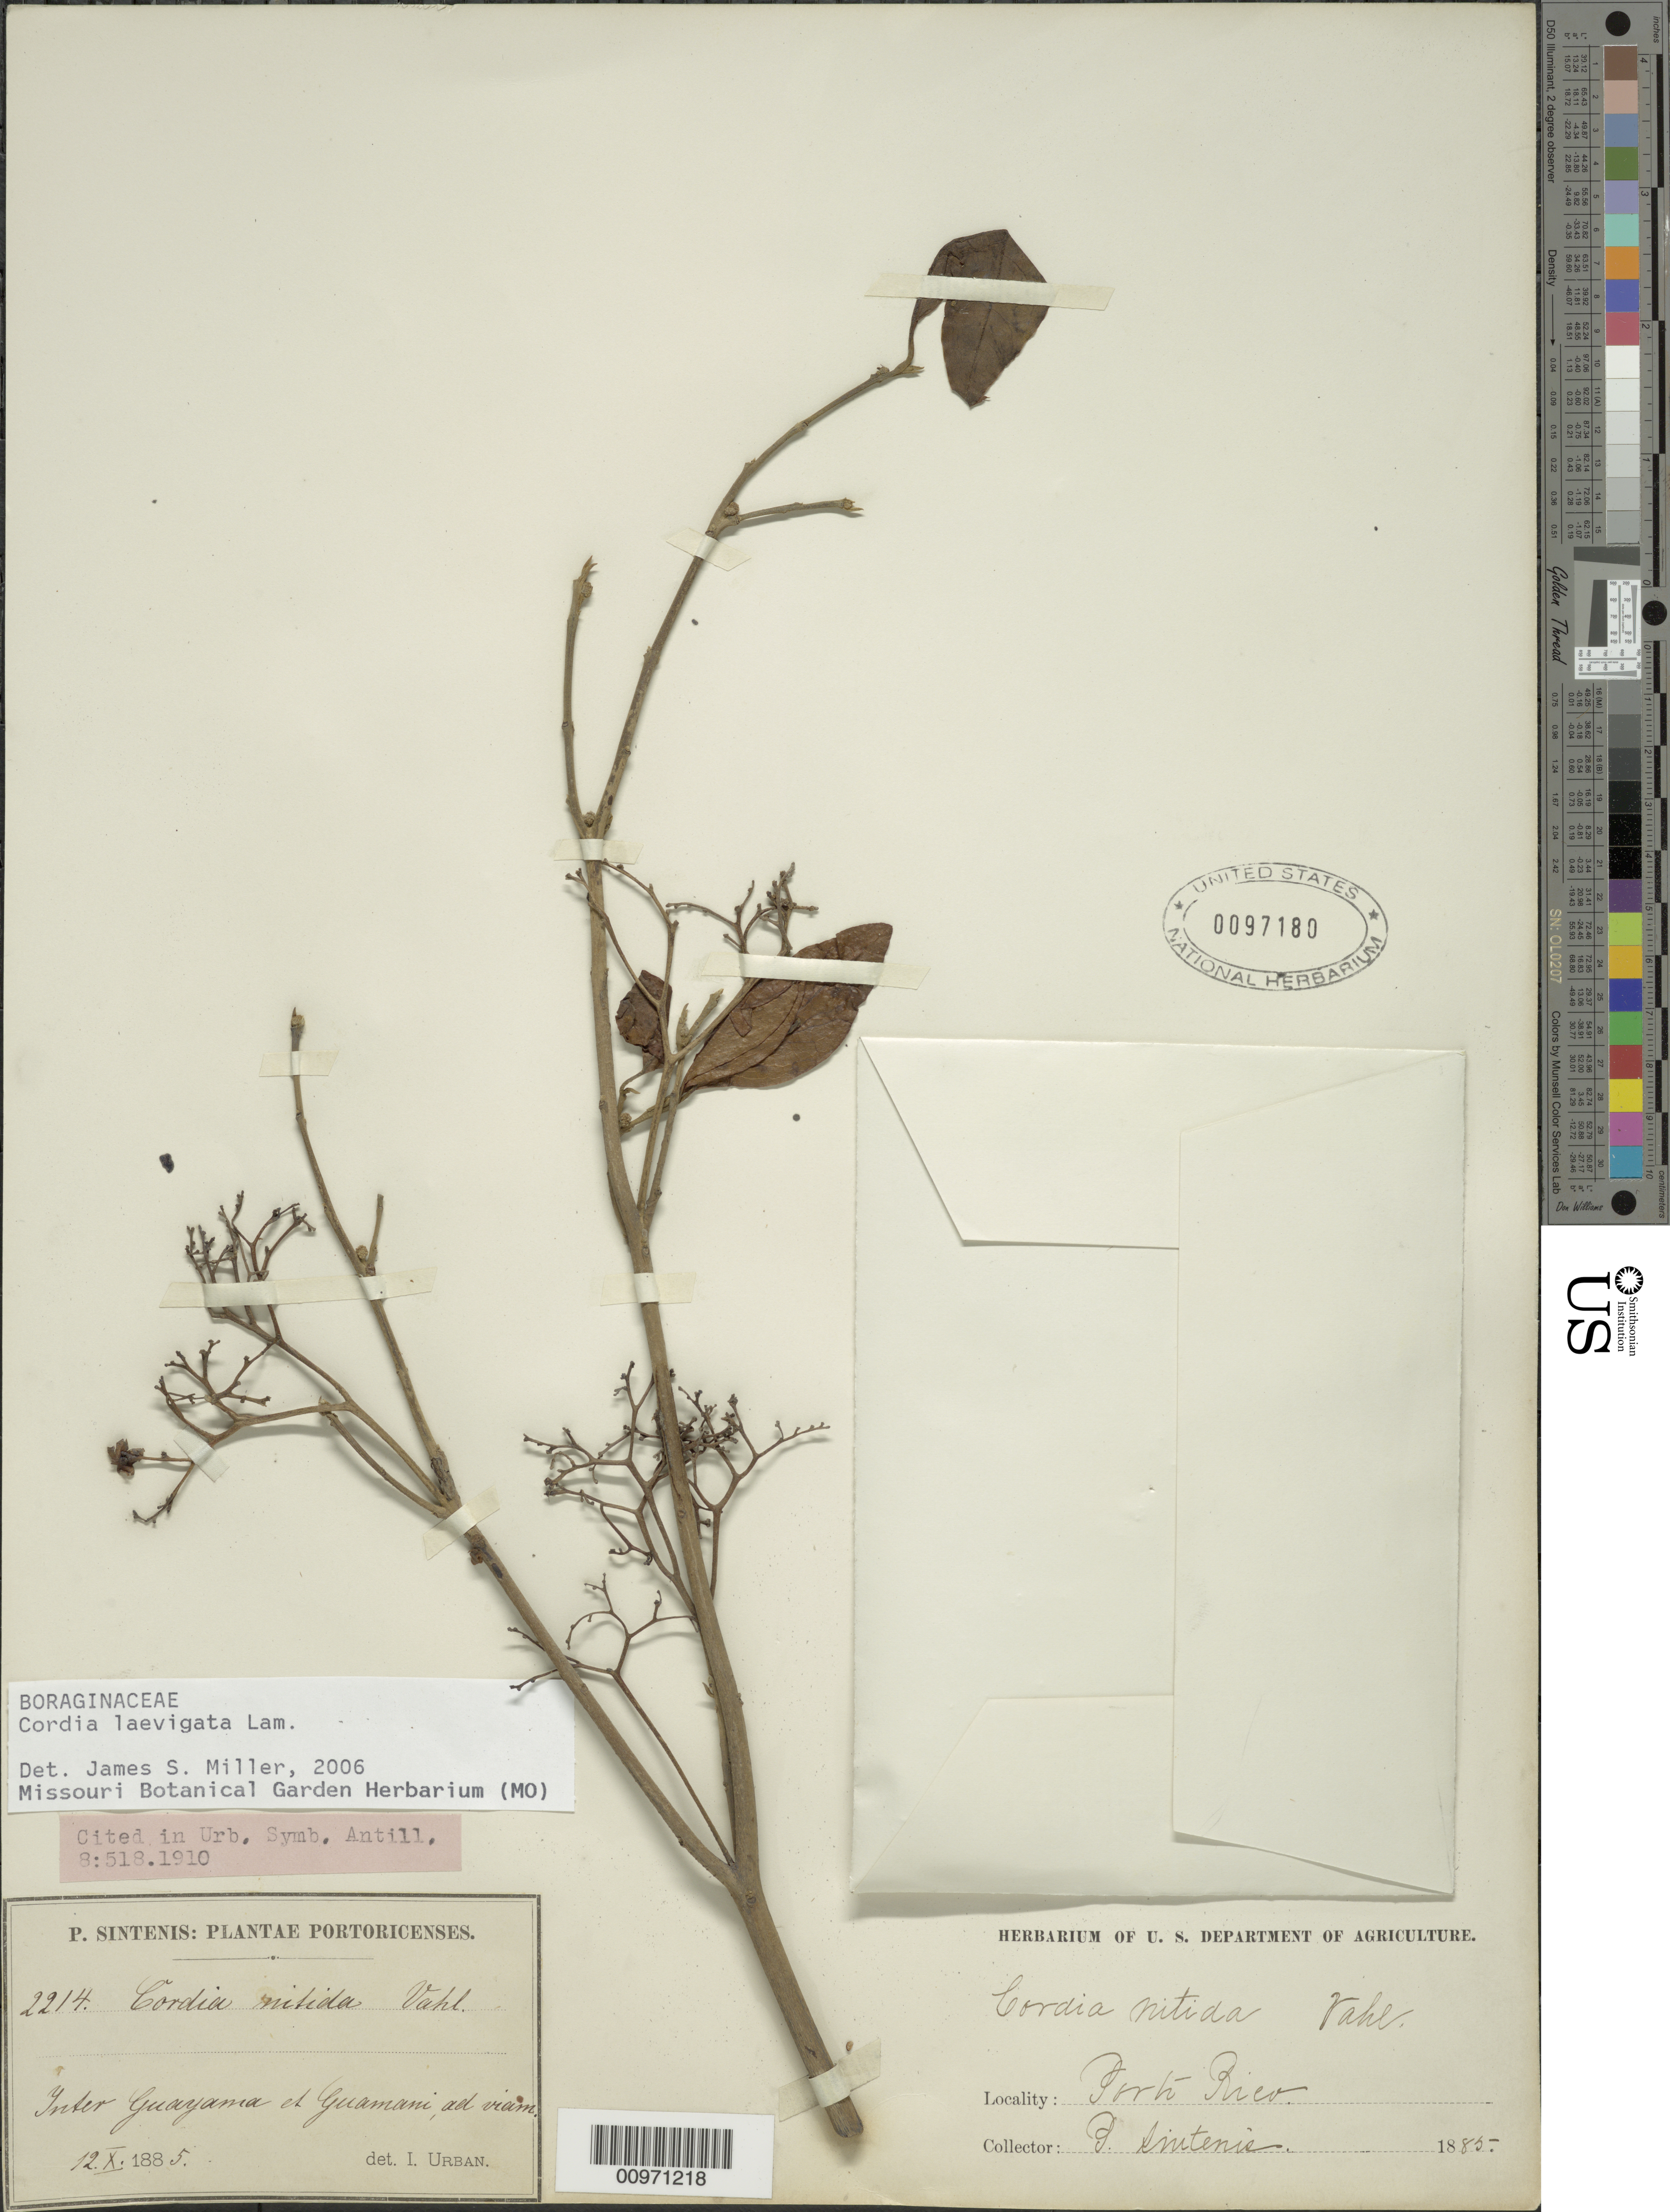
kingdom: Plantae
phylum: Tracheophyta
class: Magnoliopsida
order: Boraginales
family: Cordiaceae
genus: Cordia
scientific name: Cordia laevigata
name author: Lam.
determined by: Miller, James S., (MO), Missouri Botanical Garden (UNITED STATES)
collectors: P. Sintenis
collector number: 2214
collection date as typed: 12 Oct 1885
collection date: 1885-10-12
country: Puerto Rico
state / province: Guayama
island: Puerto Rico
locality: Inter Guayama et Guamani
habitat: Ad viam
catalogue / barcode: US 97180